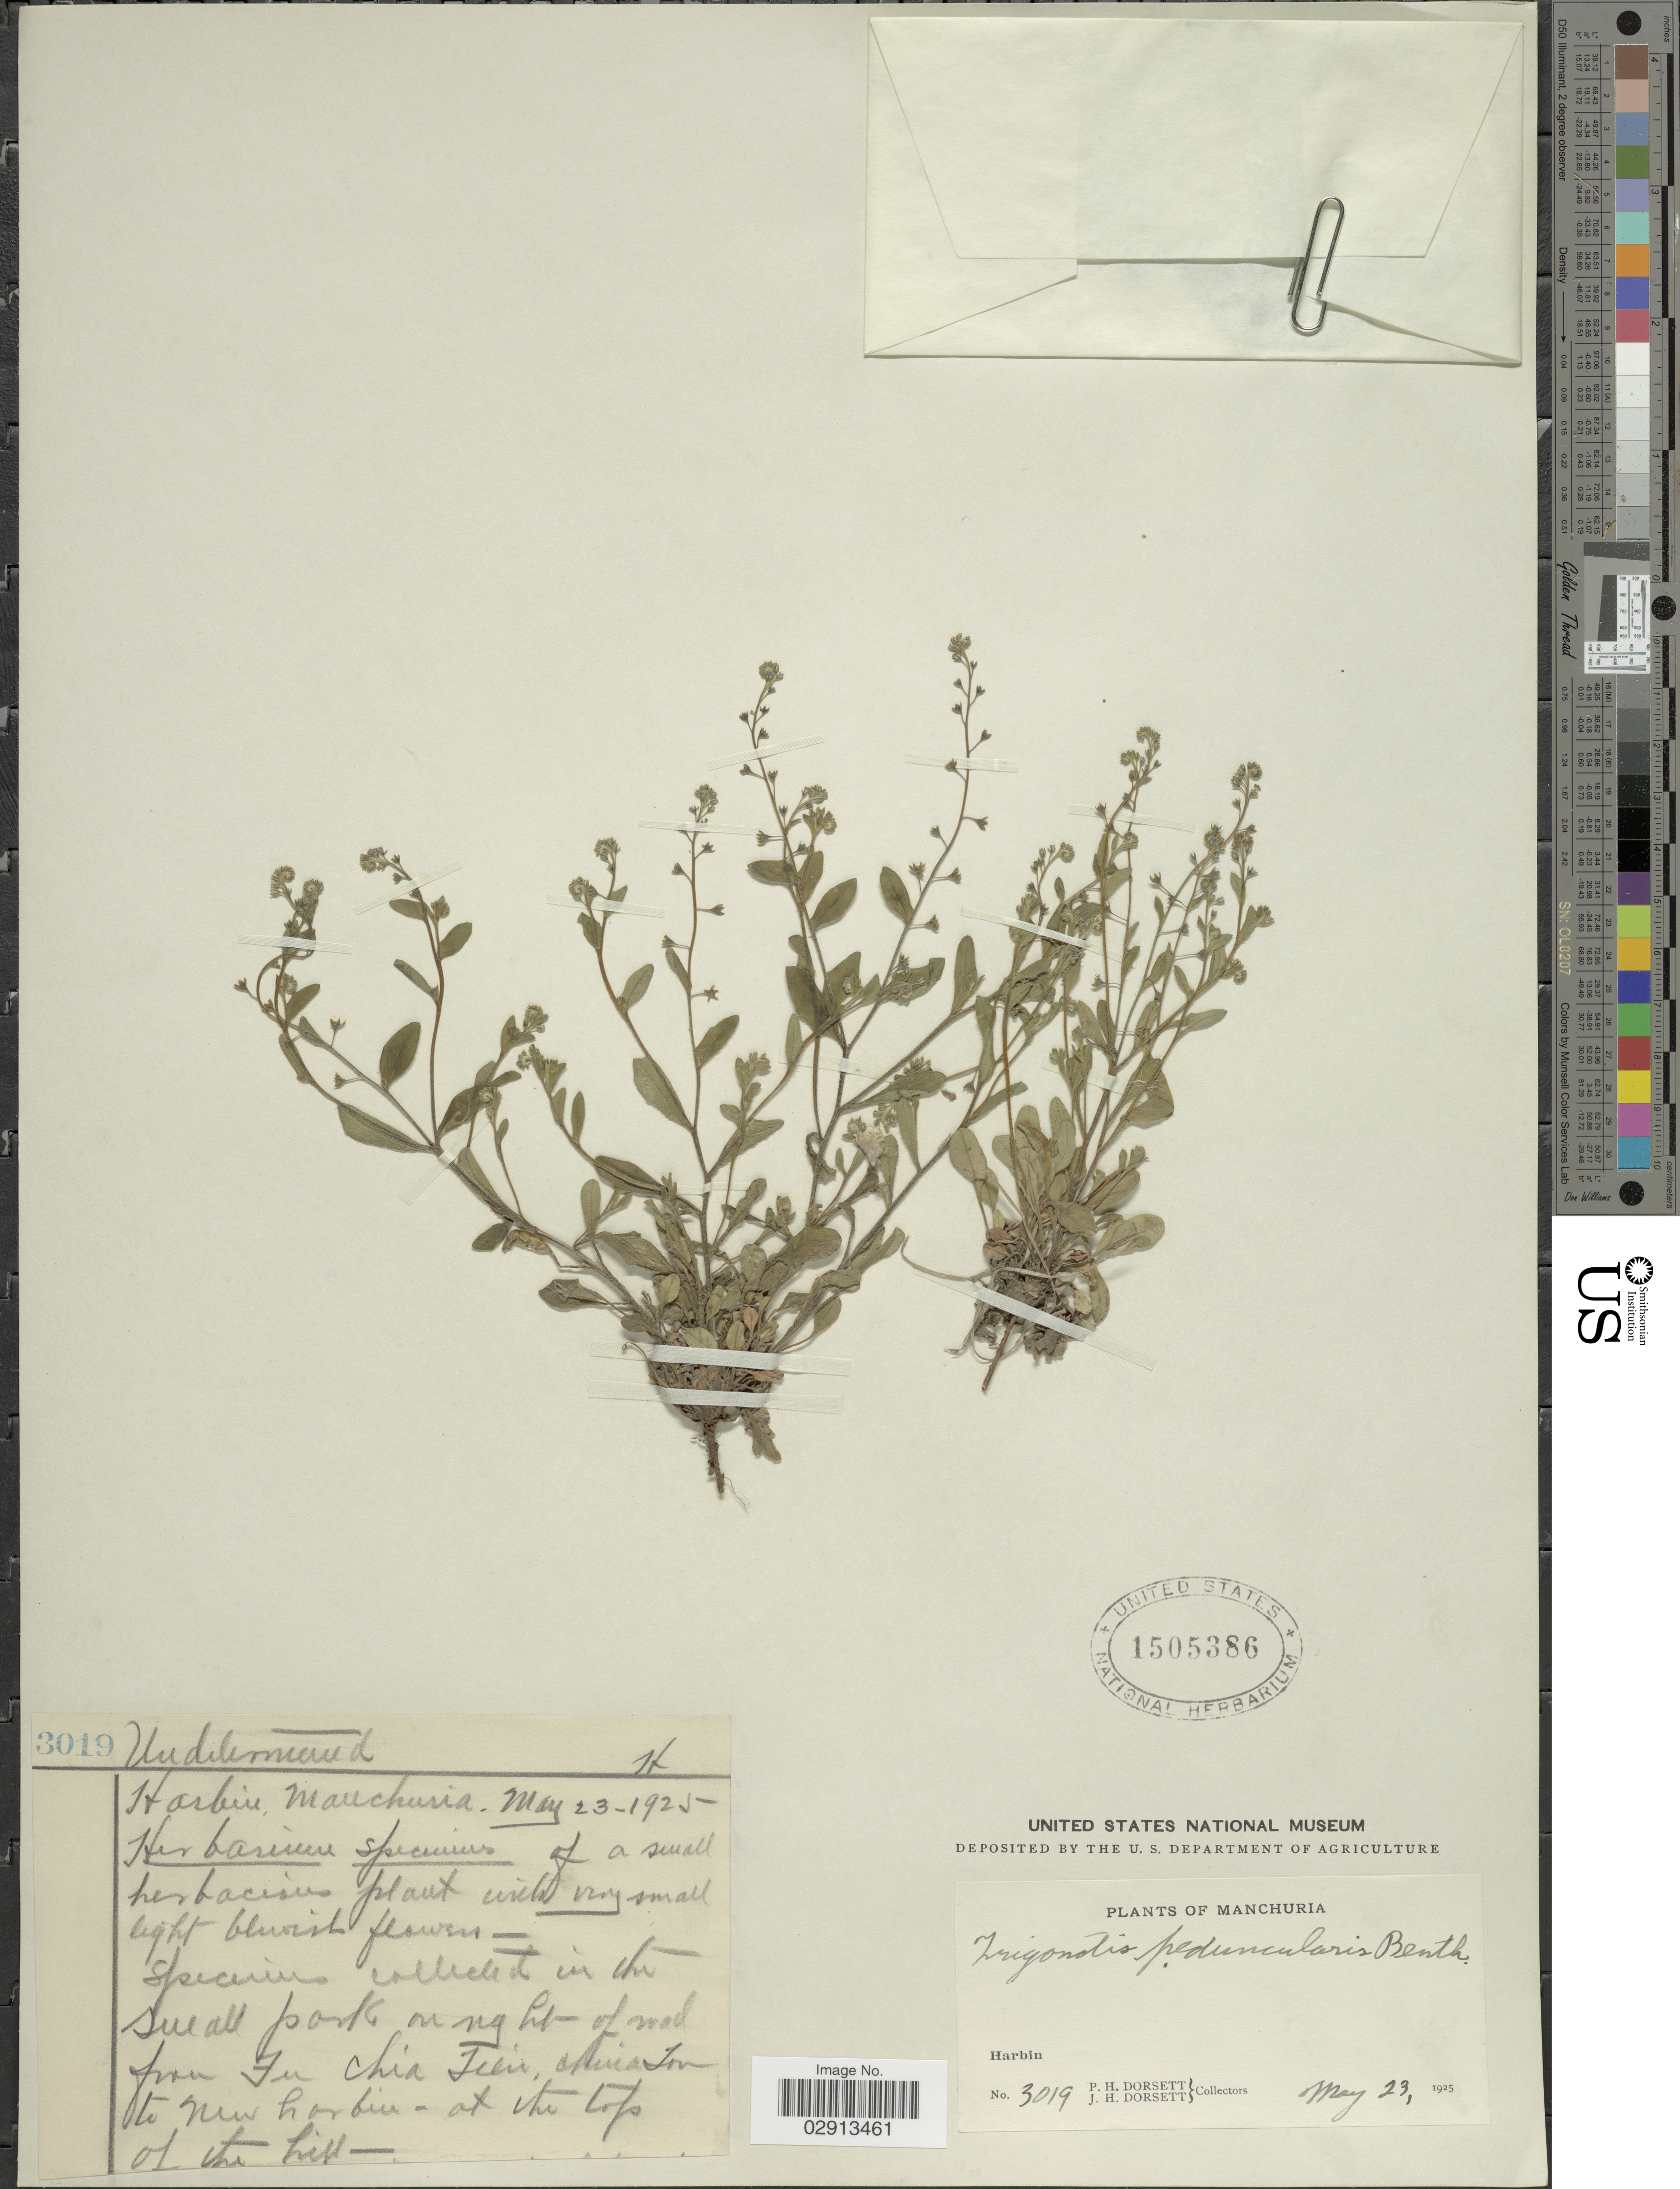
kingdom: Plantae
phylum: Tracheophyta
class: Magnoliopsida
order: Boraginales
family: Boraginaceae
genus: Trigonotis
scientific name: Trigonotis peduncularis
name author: (Trevis.) Benth. ex Baker et al.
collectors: P. H. Dorsett & J. Dorsett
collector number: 3019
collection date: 1925-05-23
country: China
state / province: Heilongjiang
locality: Manchuria. Harbin. From Fu Chia Tien, MuisaIon [interpreted] to New Harbin at the top of the hill.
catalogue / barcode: US 1505386